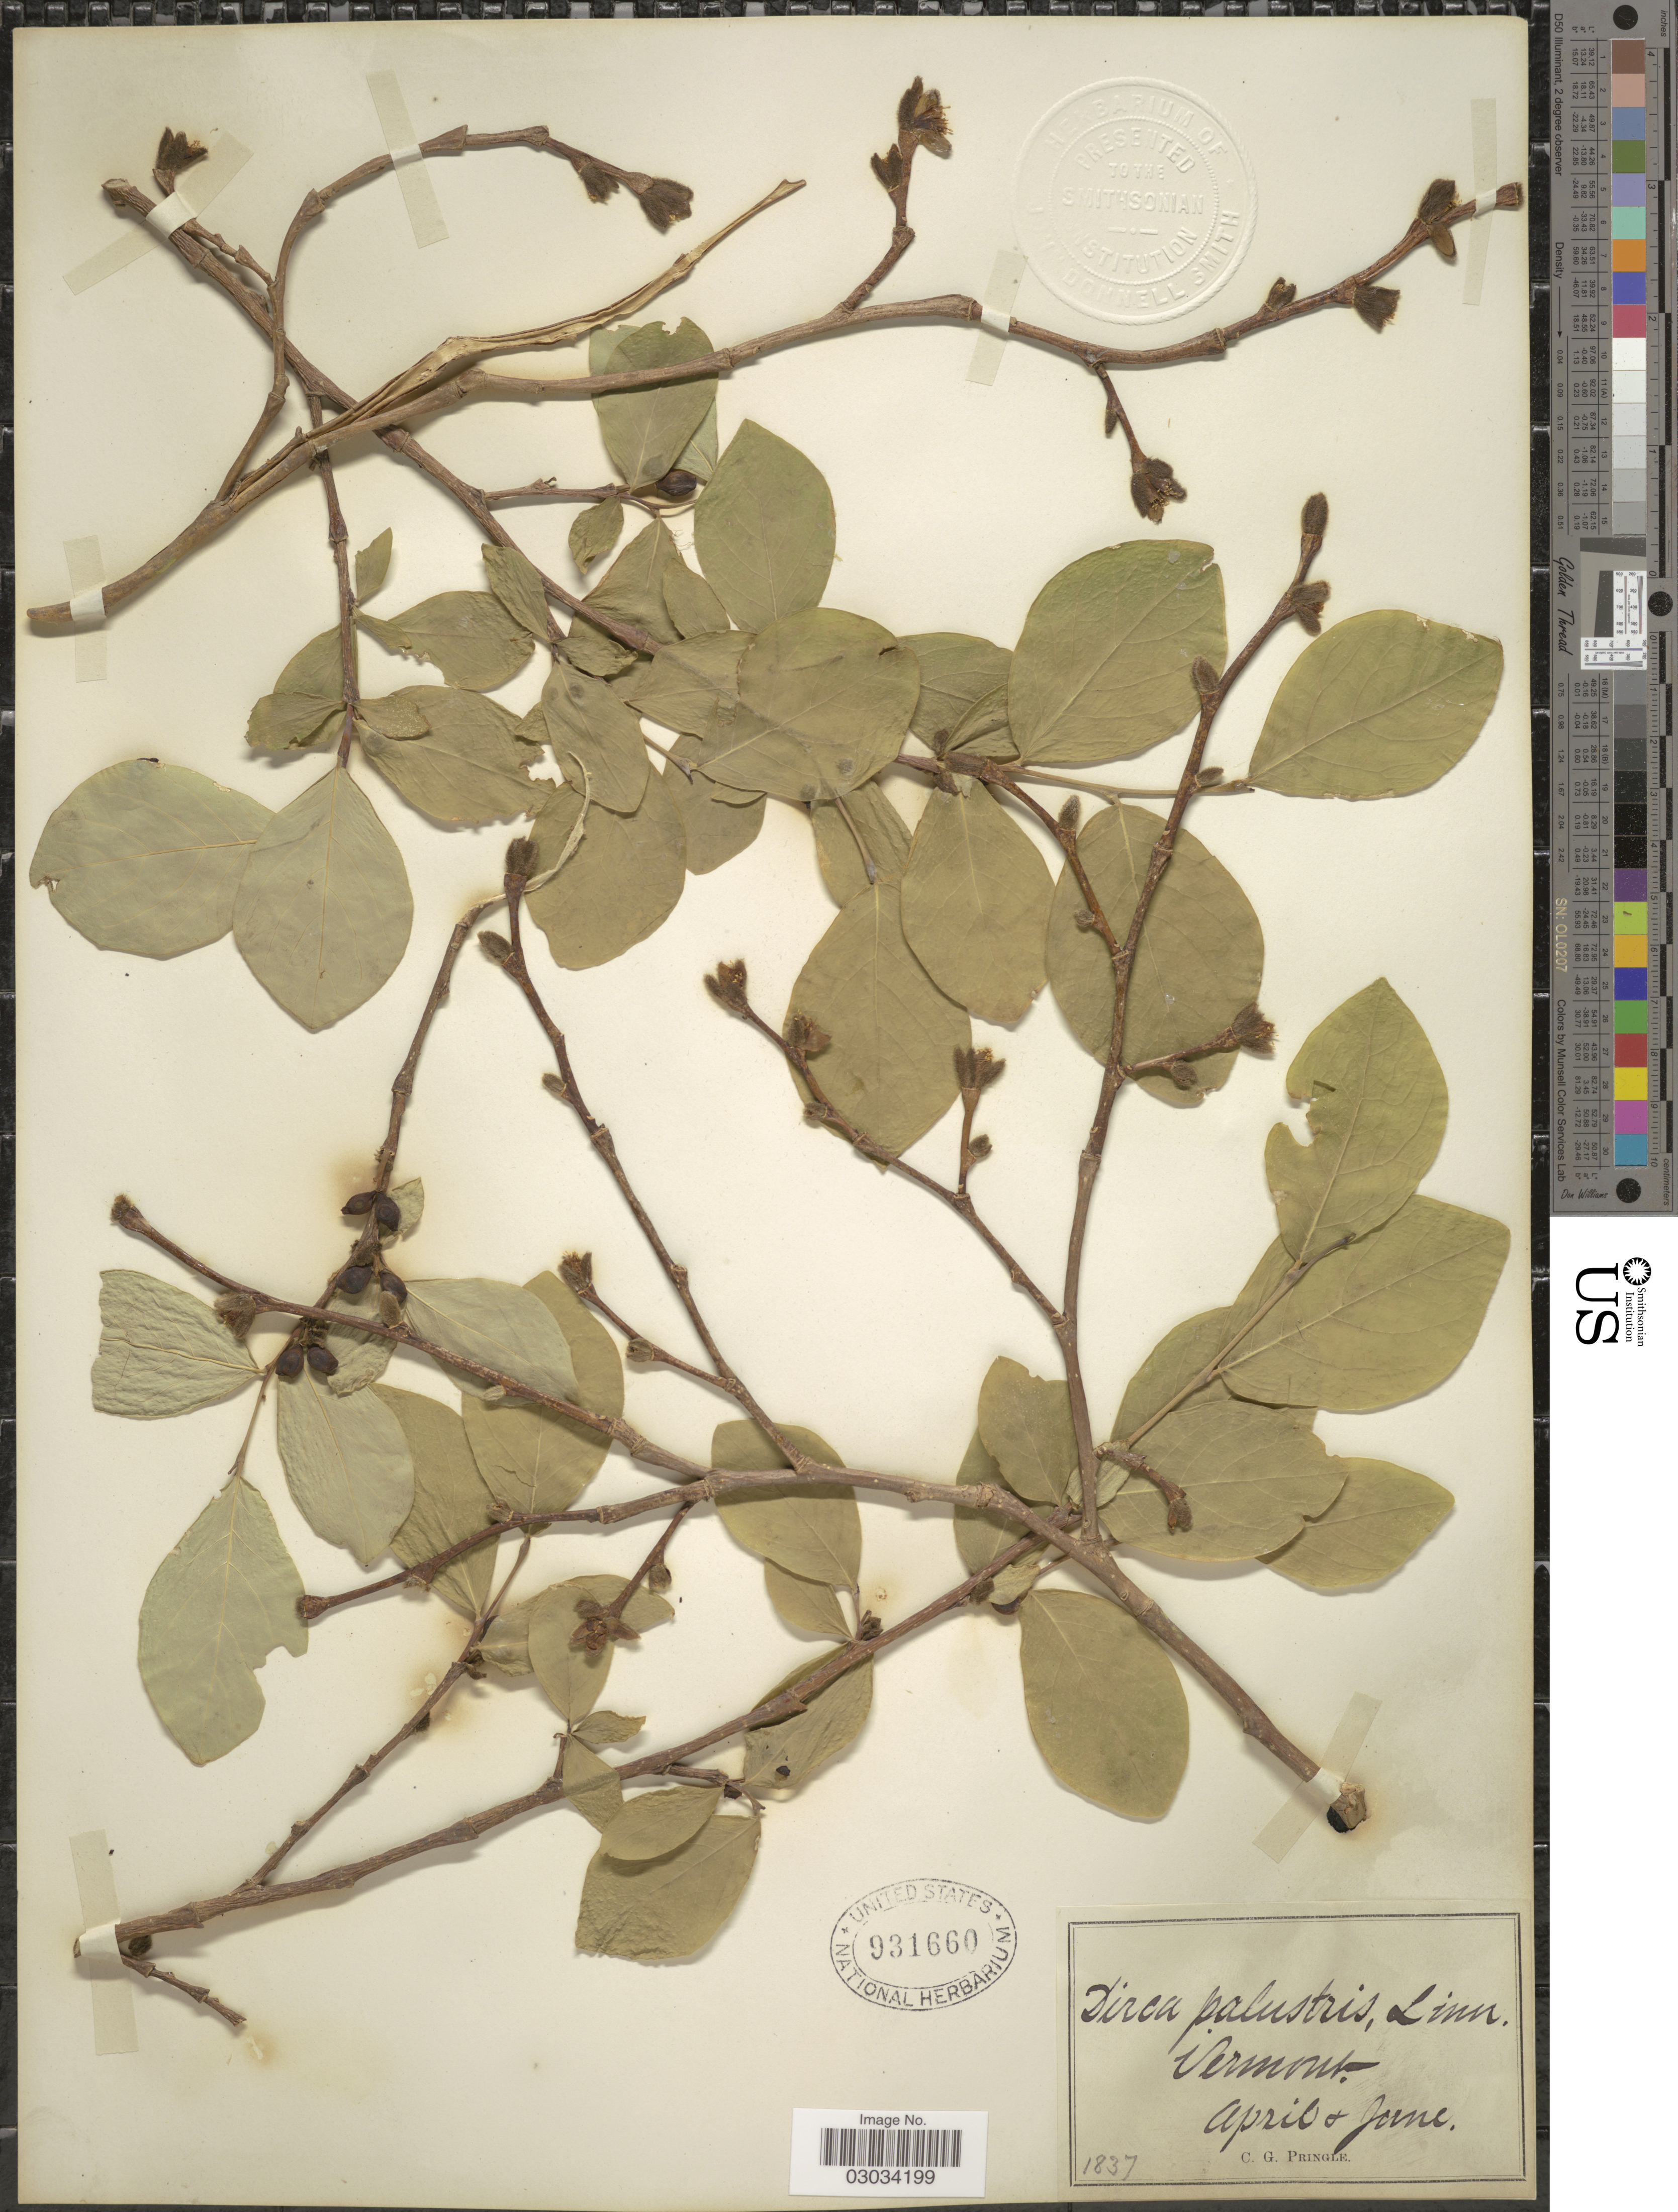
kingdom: Plantae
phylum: Tracheophyta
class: Magnoliopsida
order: Malvales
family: Thymelaeaceae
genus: Dirca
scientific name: Dirca palustris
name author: L.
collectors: C. G. Pringle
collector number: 1837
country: United States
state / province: Vermont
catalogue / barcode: US 931660